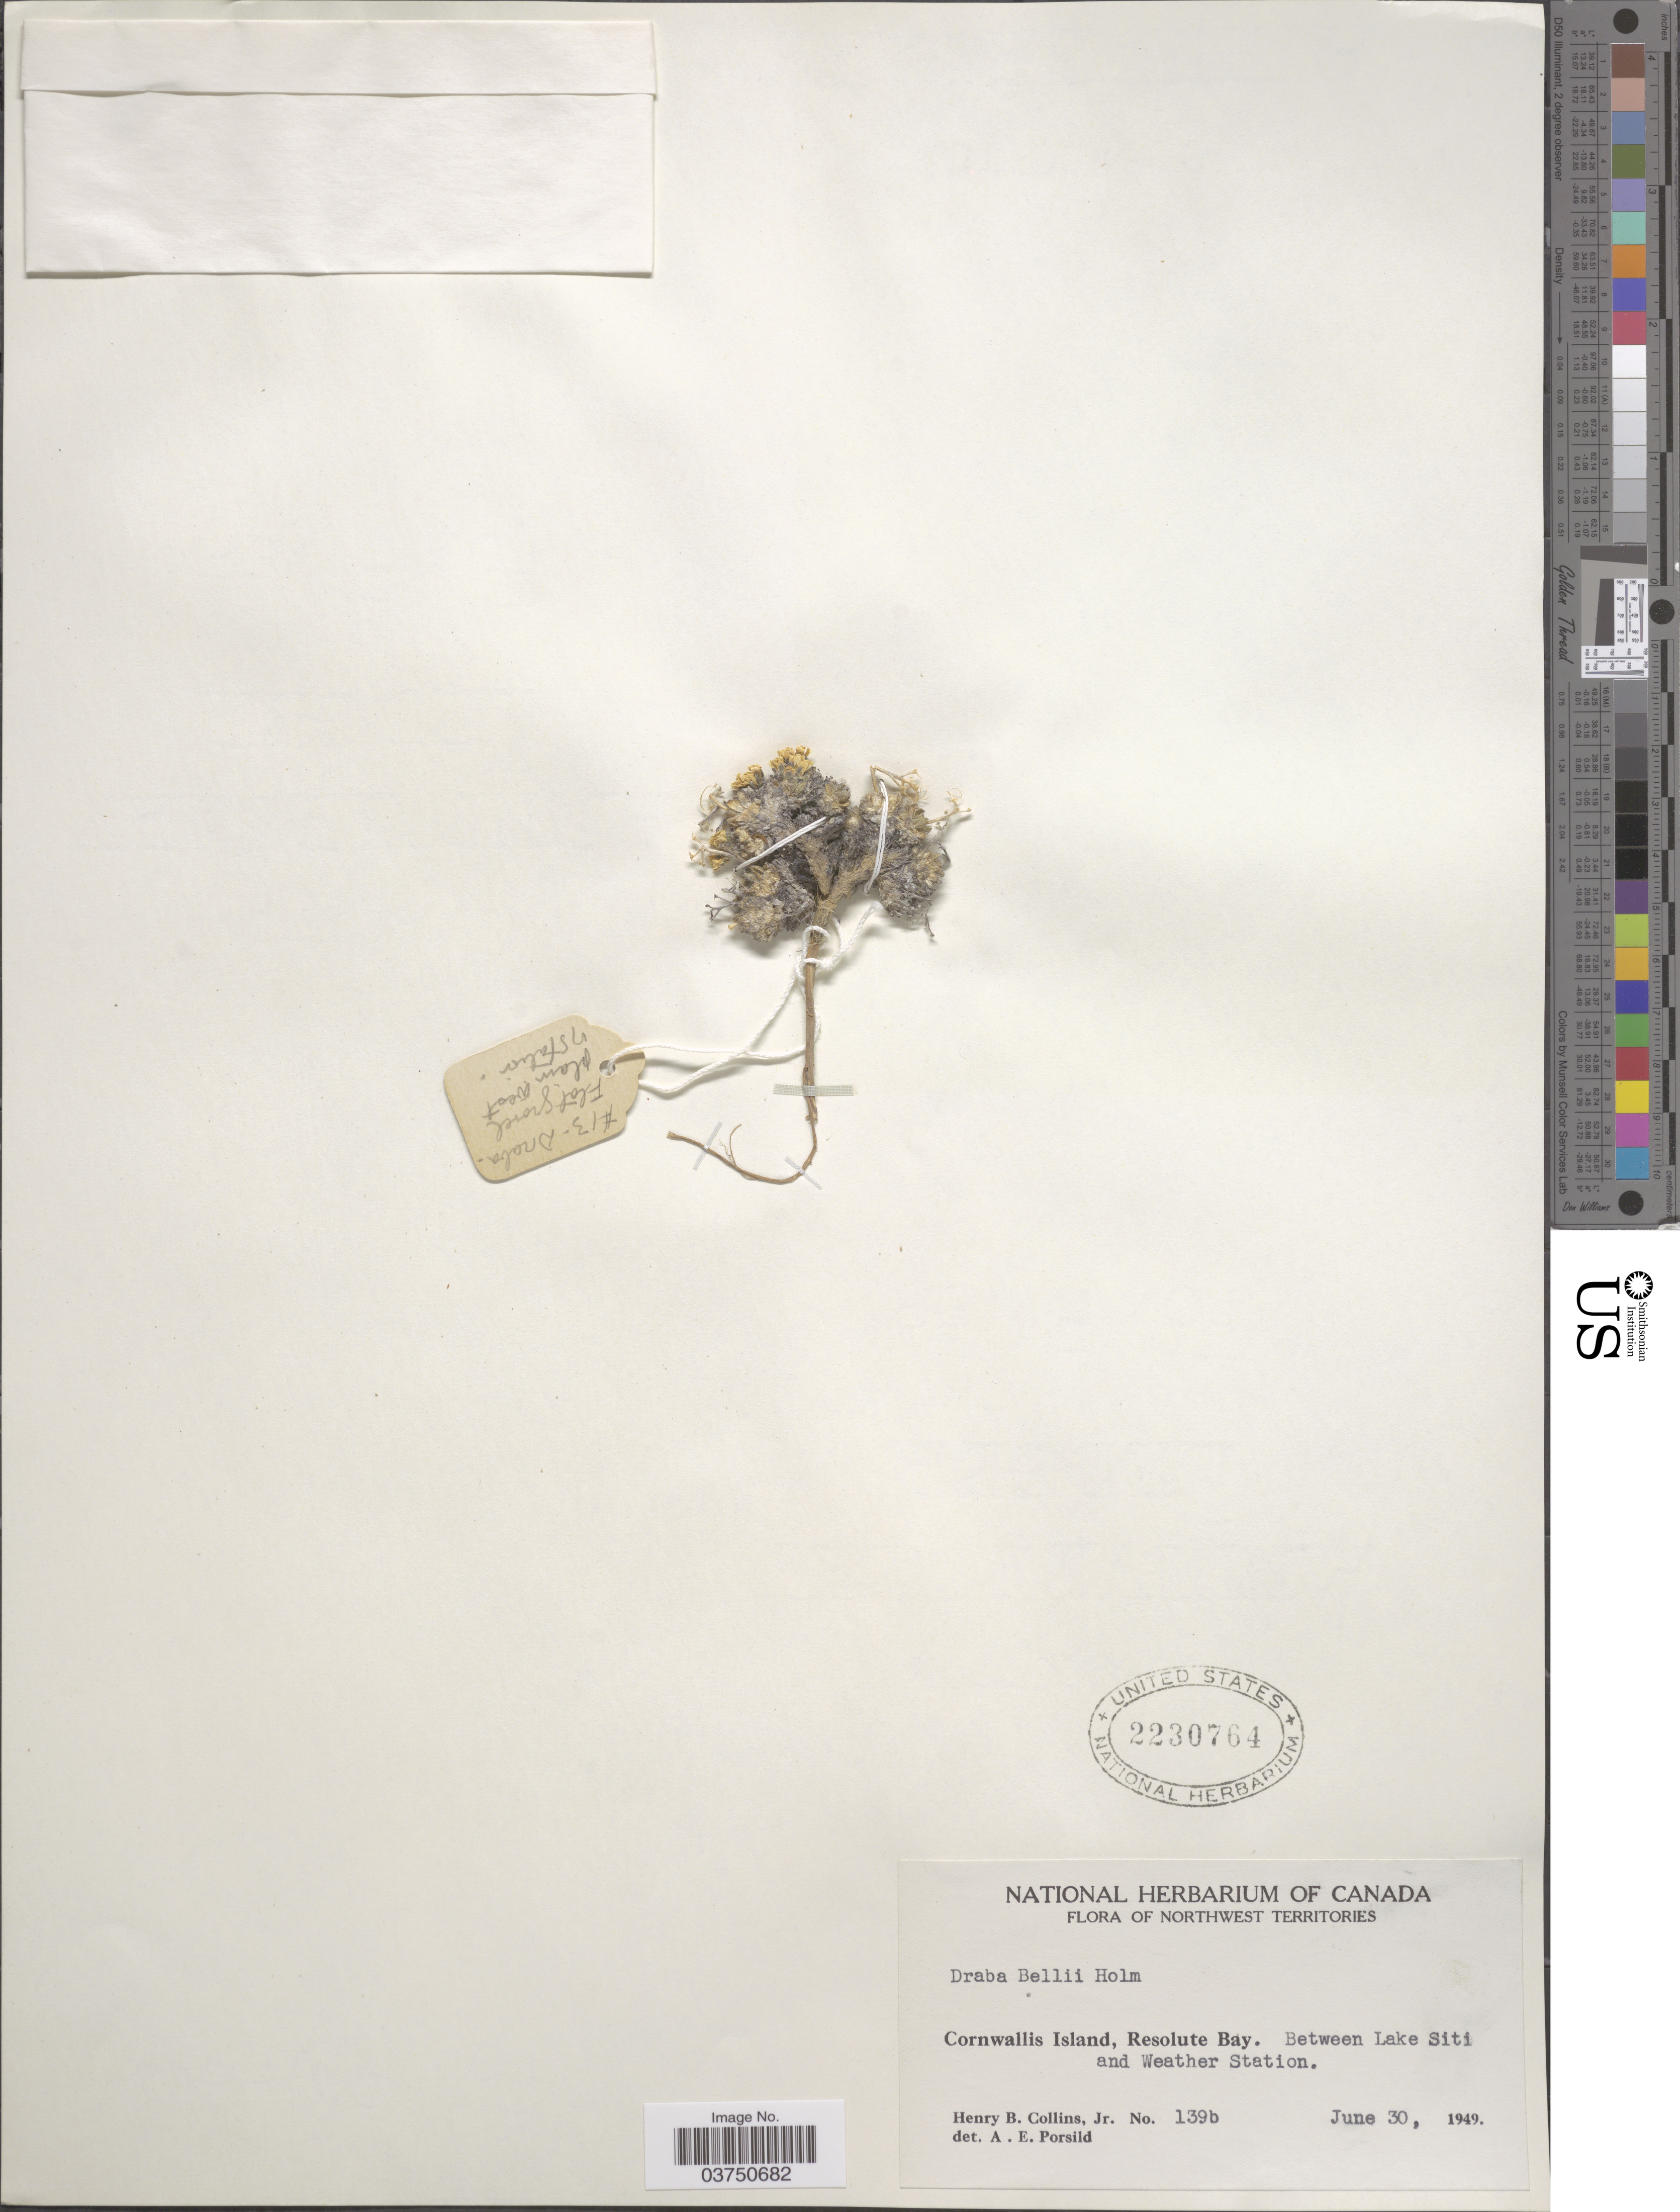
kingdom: Plantae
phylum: Tracheophyta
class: Magnoliopsida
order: Brassicales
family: Brassicaceae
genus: Draba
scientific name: Draba bellii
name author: Holm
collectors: H. Collins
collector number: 139b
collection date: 1949-06-30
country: Canada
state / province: Northwest Territories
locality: Cornwallis Island, Resolute Bay. Between Lake Siti and Weather Station.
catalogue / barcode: US 2230764